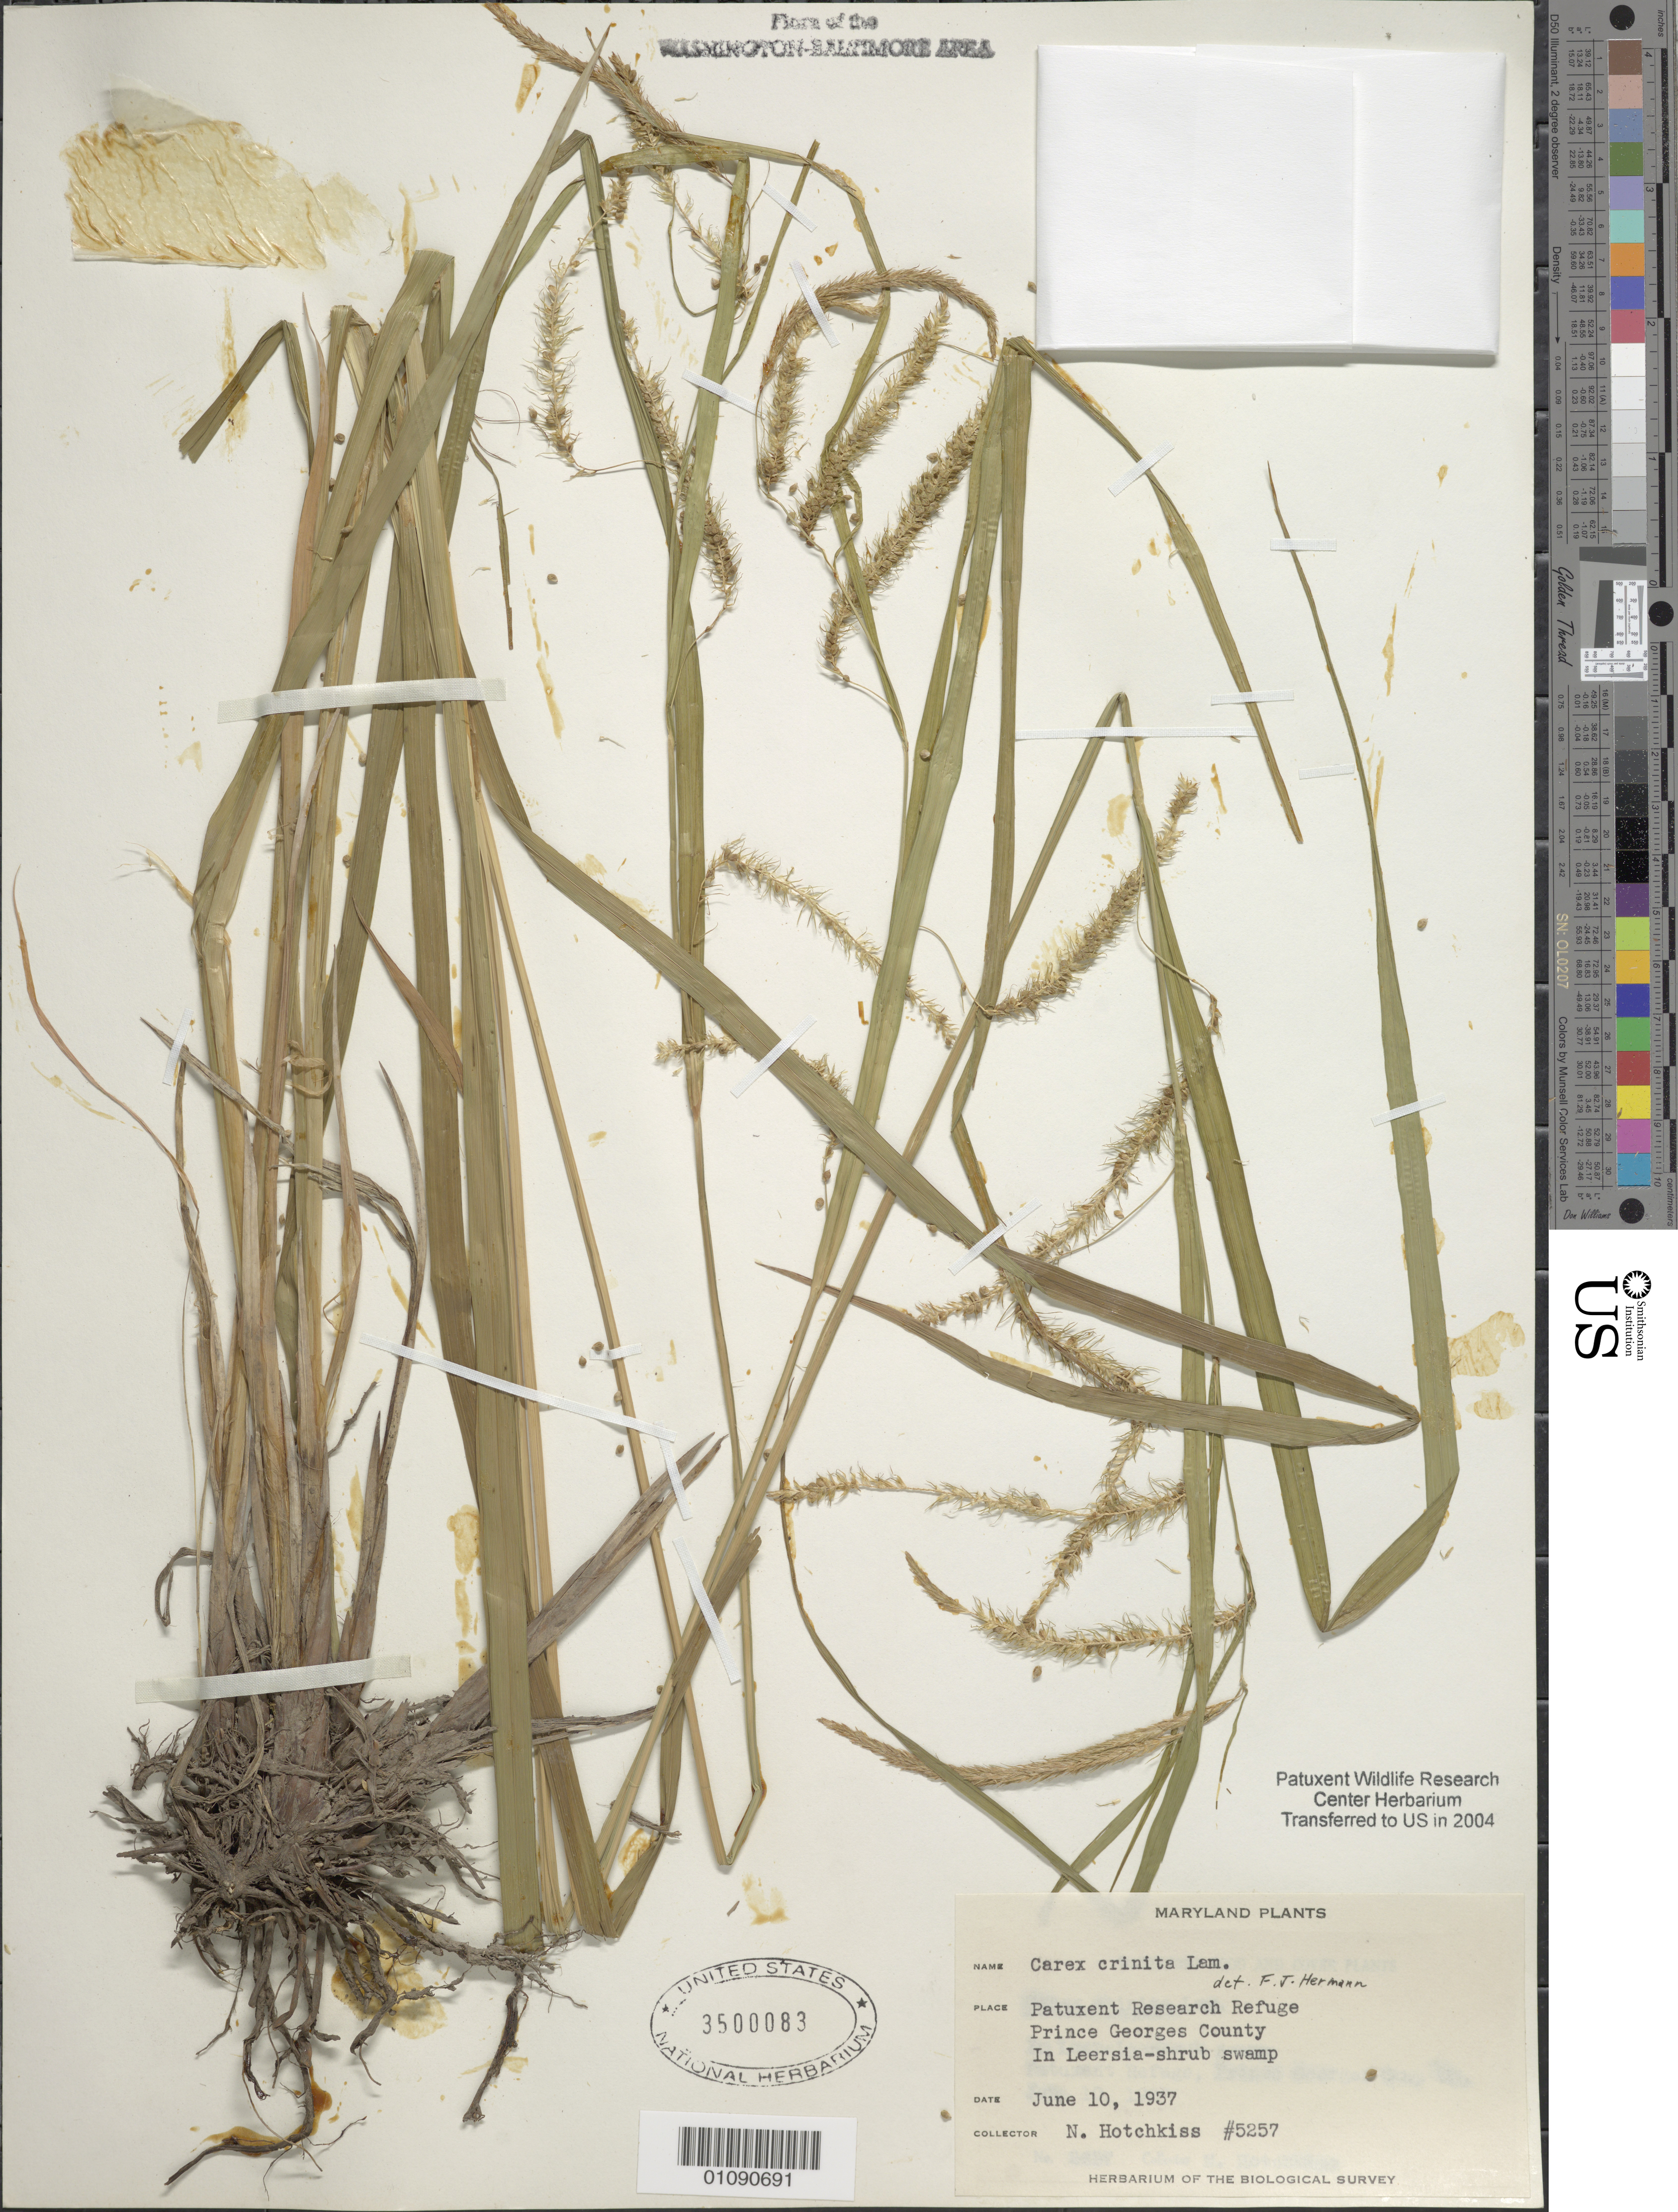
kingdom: Plantae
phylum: Tracheophyta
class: Liliopsida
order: Poales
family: Cyperaceae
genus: Carex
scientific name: Carex crinita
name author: Lam.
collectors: N. Hotchkiss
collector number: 5257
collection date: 1937-06-10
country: United States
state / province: Maryland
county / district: Prince George's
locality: Patuxent Wildlife Refuge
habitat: Swamp dominated by Leersia-shrubs.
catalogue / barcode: US 3500083